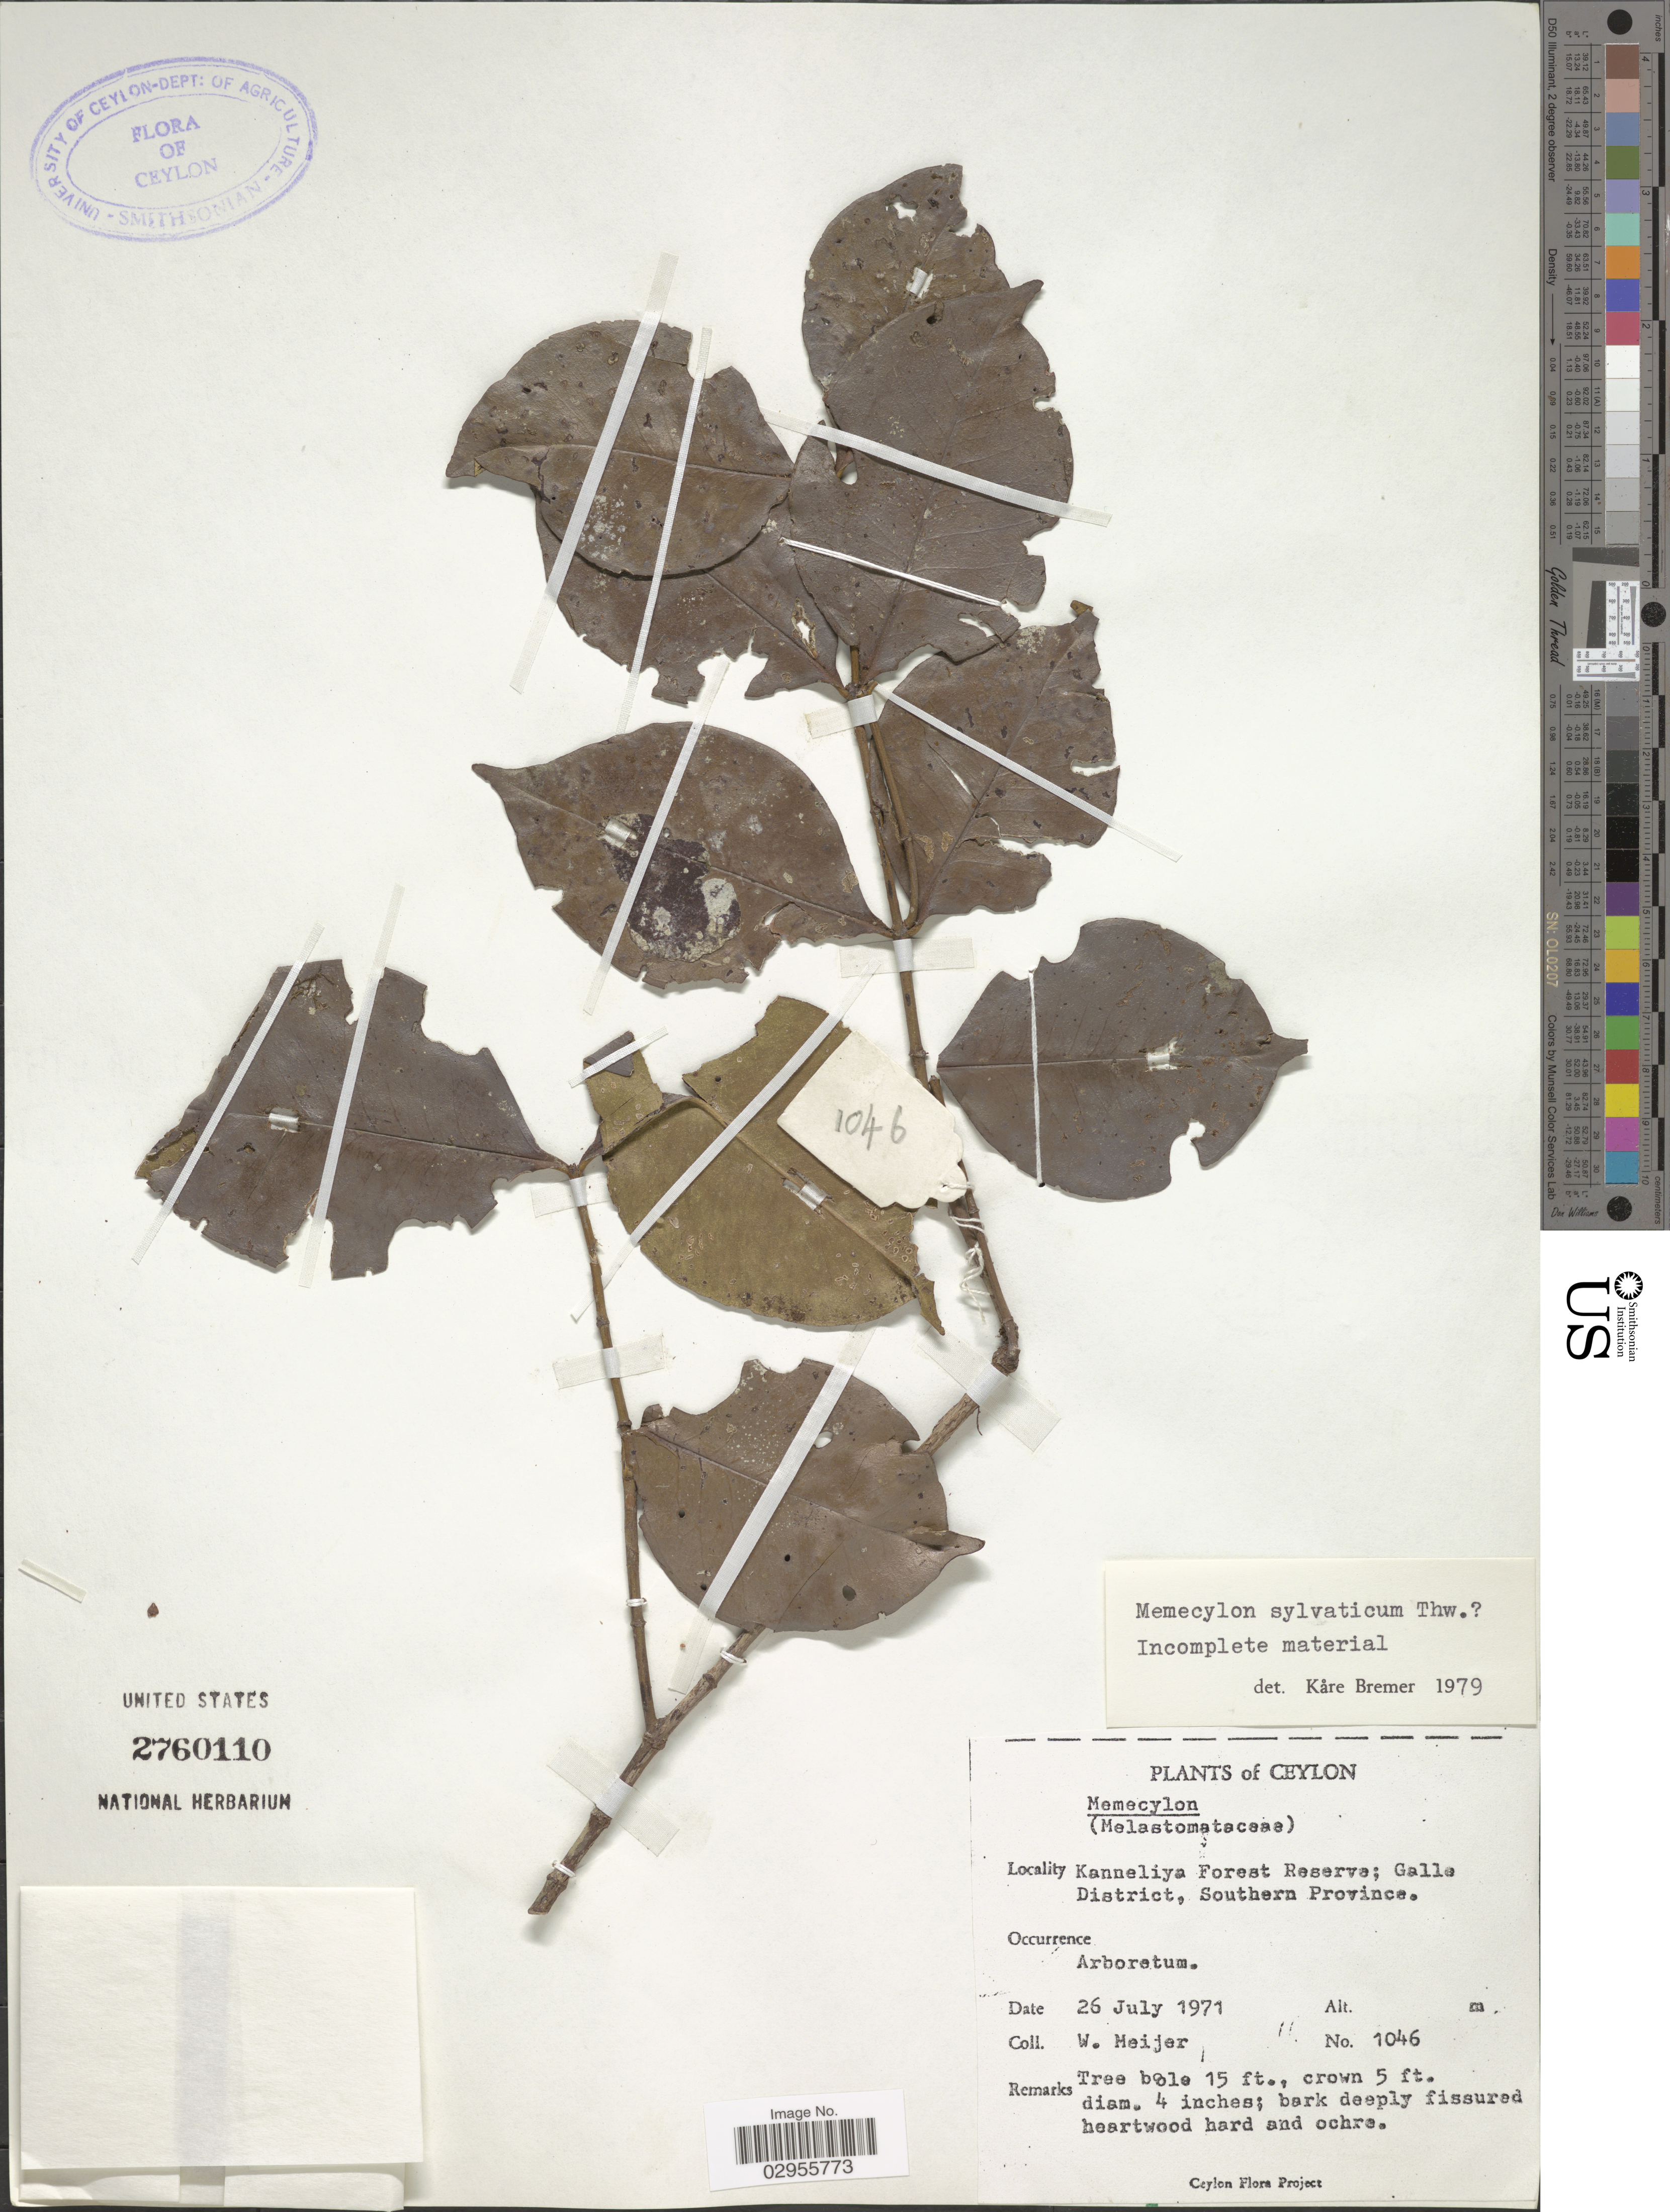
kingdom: Plantae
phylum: Tracheophyta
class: Magnoliopsida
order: Myrtales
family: Melastomataceae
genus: Memecylon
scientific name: Memecylon sylvaticum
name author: Thwaites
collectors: W. Meijer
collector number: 1046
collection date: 1971-07-26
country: Sri Lanka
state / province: Southern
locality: Ceylon, Kanneliya Forest Reserve; Galle District. Arboretum.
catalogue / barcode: US 2760110